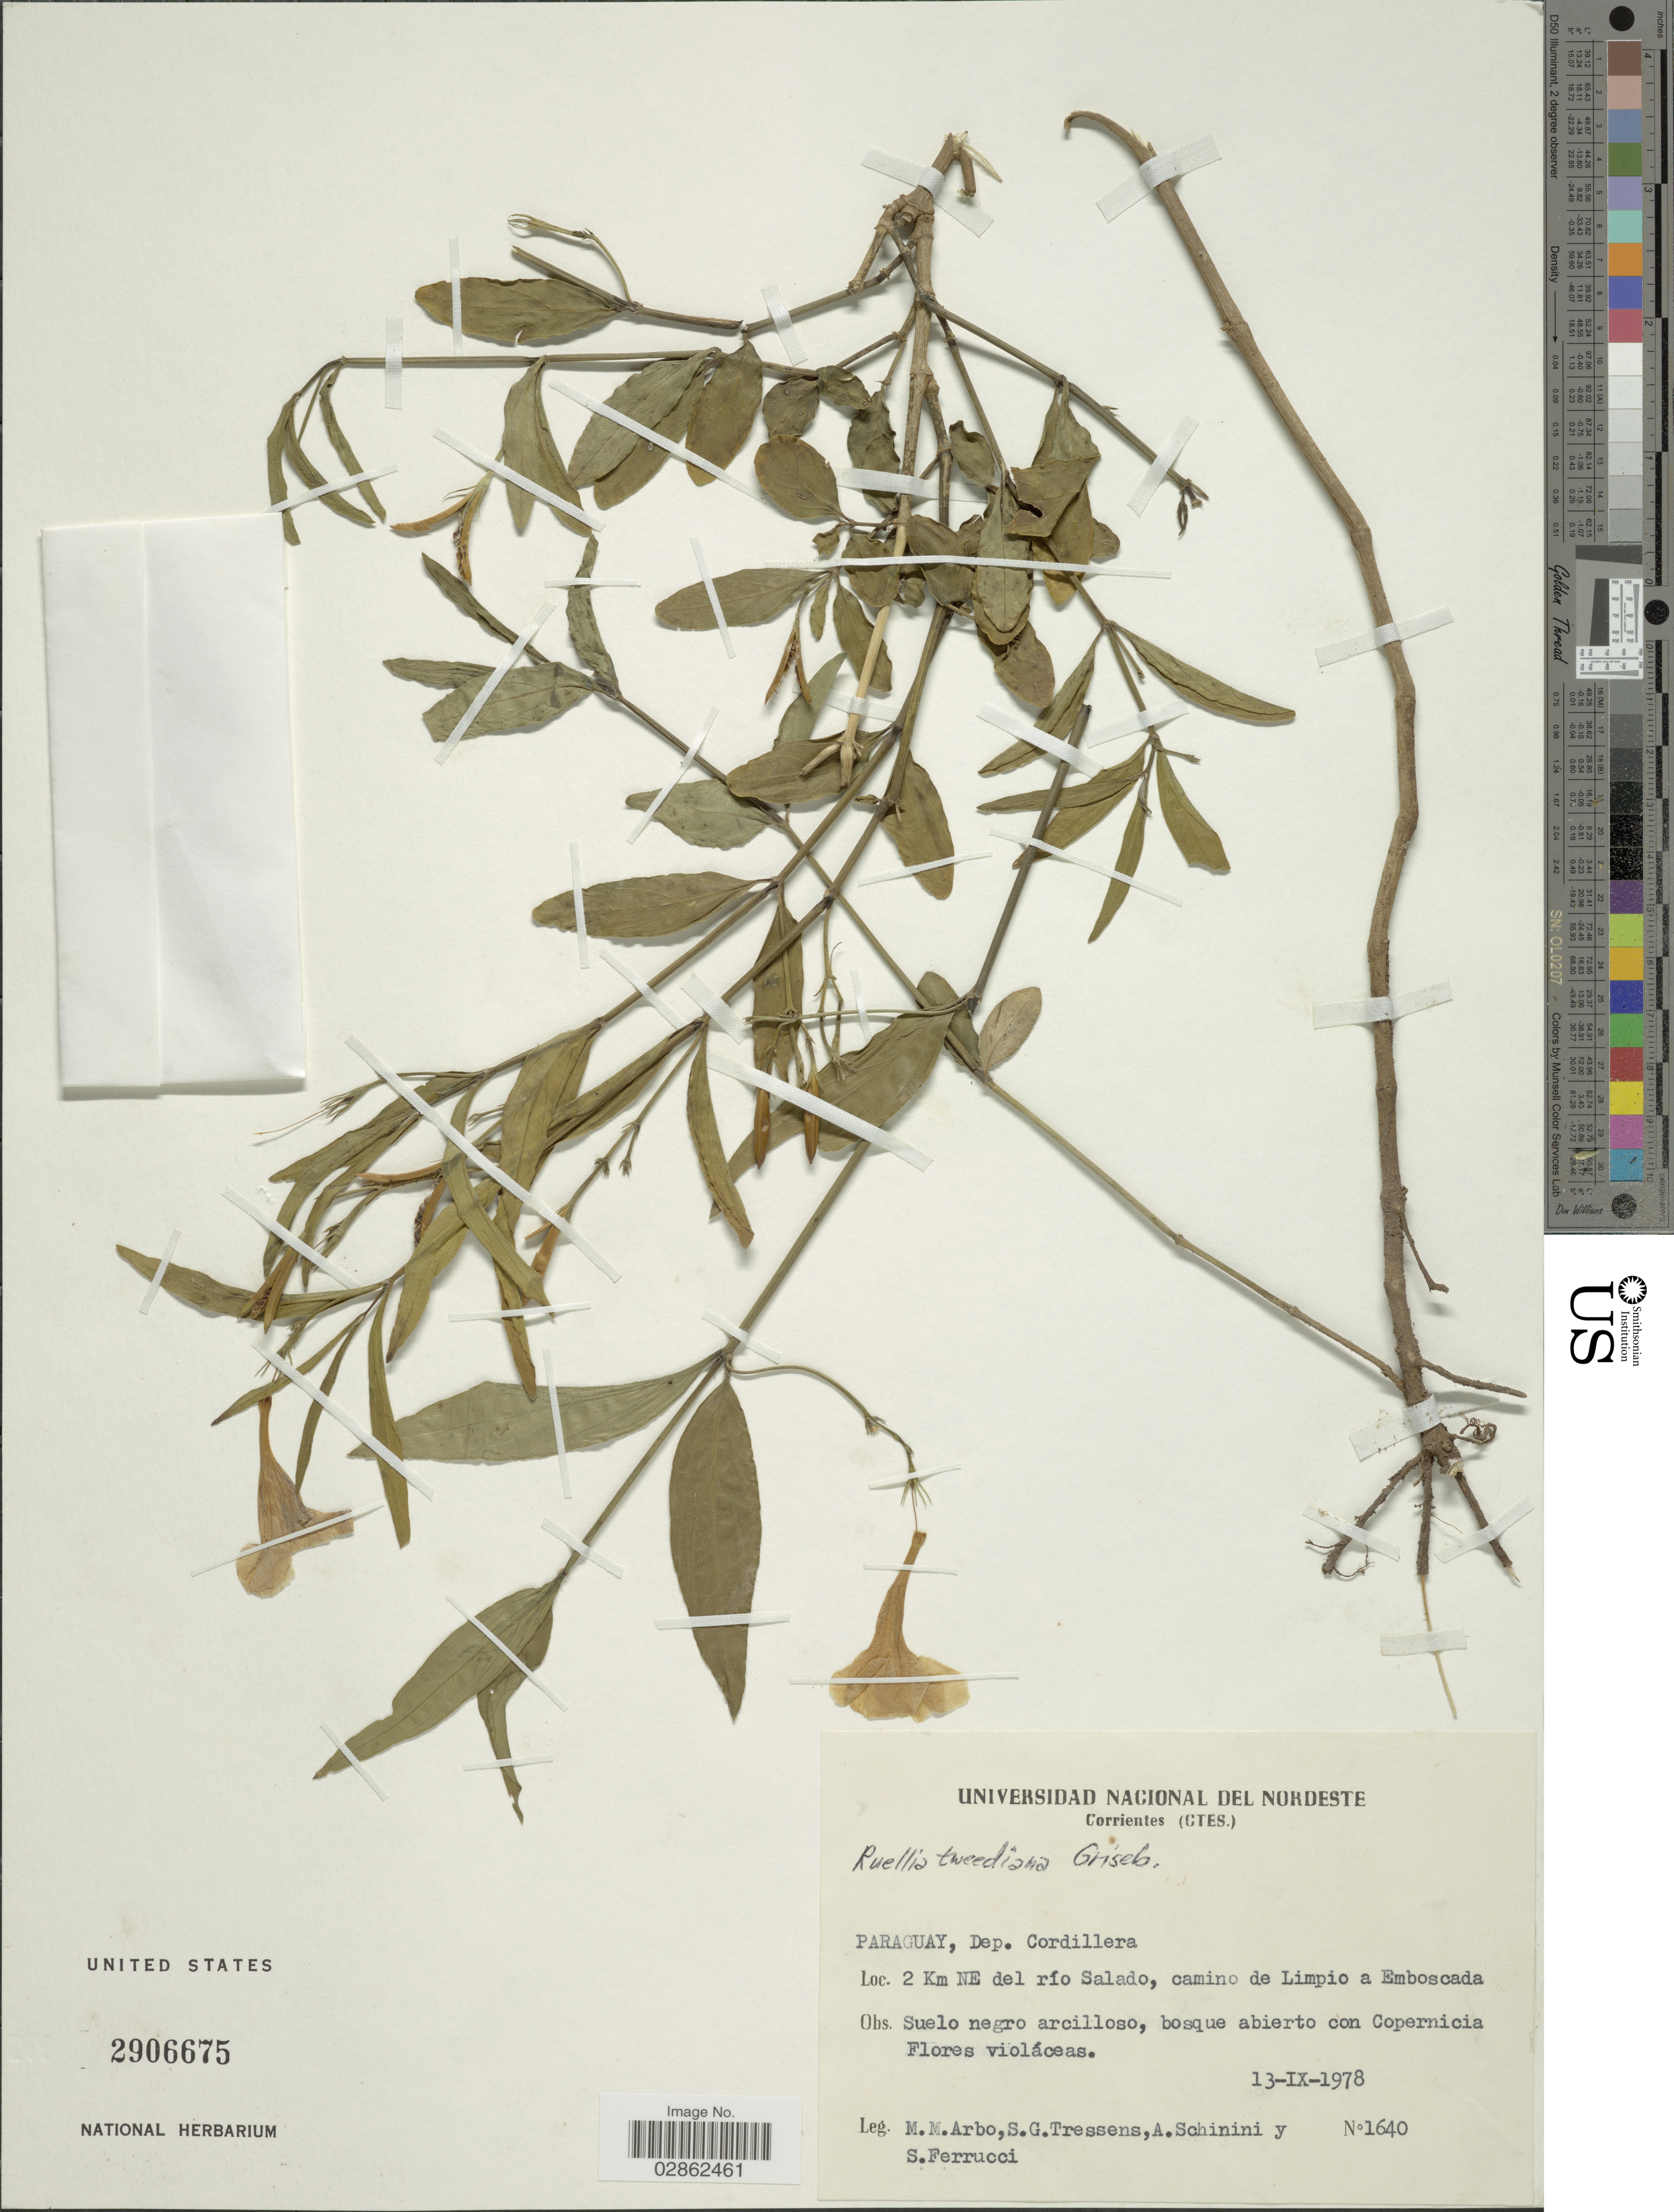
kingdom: Plantae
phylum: Tracheophyta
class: Magnoliopsida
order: Lamiales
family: Acanthaceae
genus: Ruellia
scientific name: Ruellia tweediana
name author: Griseb.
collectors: M. M. Arbo, S. Tressens, A. Schinini & S. Ferrucci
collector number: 1640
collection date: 1978-09-13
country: Paraguay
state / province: Cordillera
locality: Dep. Cordillera. 2 Km NE del río Salado, camino de Limpio a Emboscada.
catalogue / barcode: US 2906675